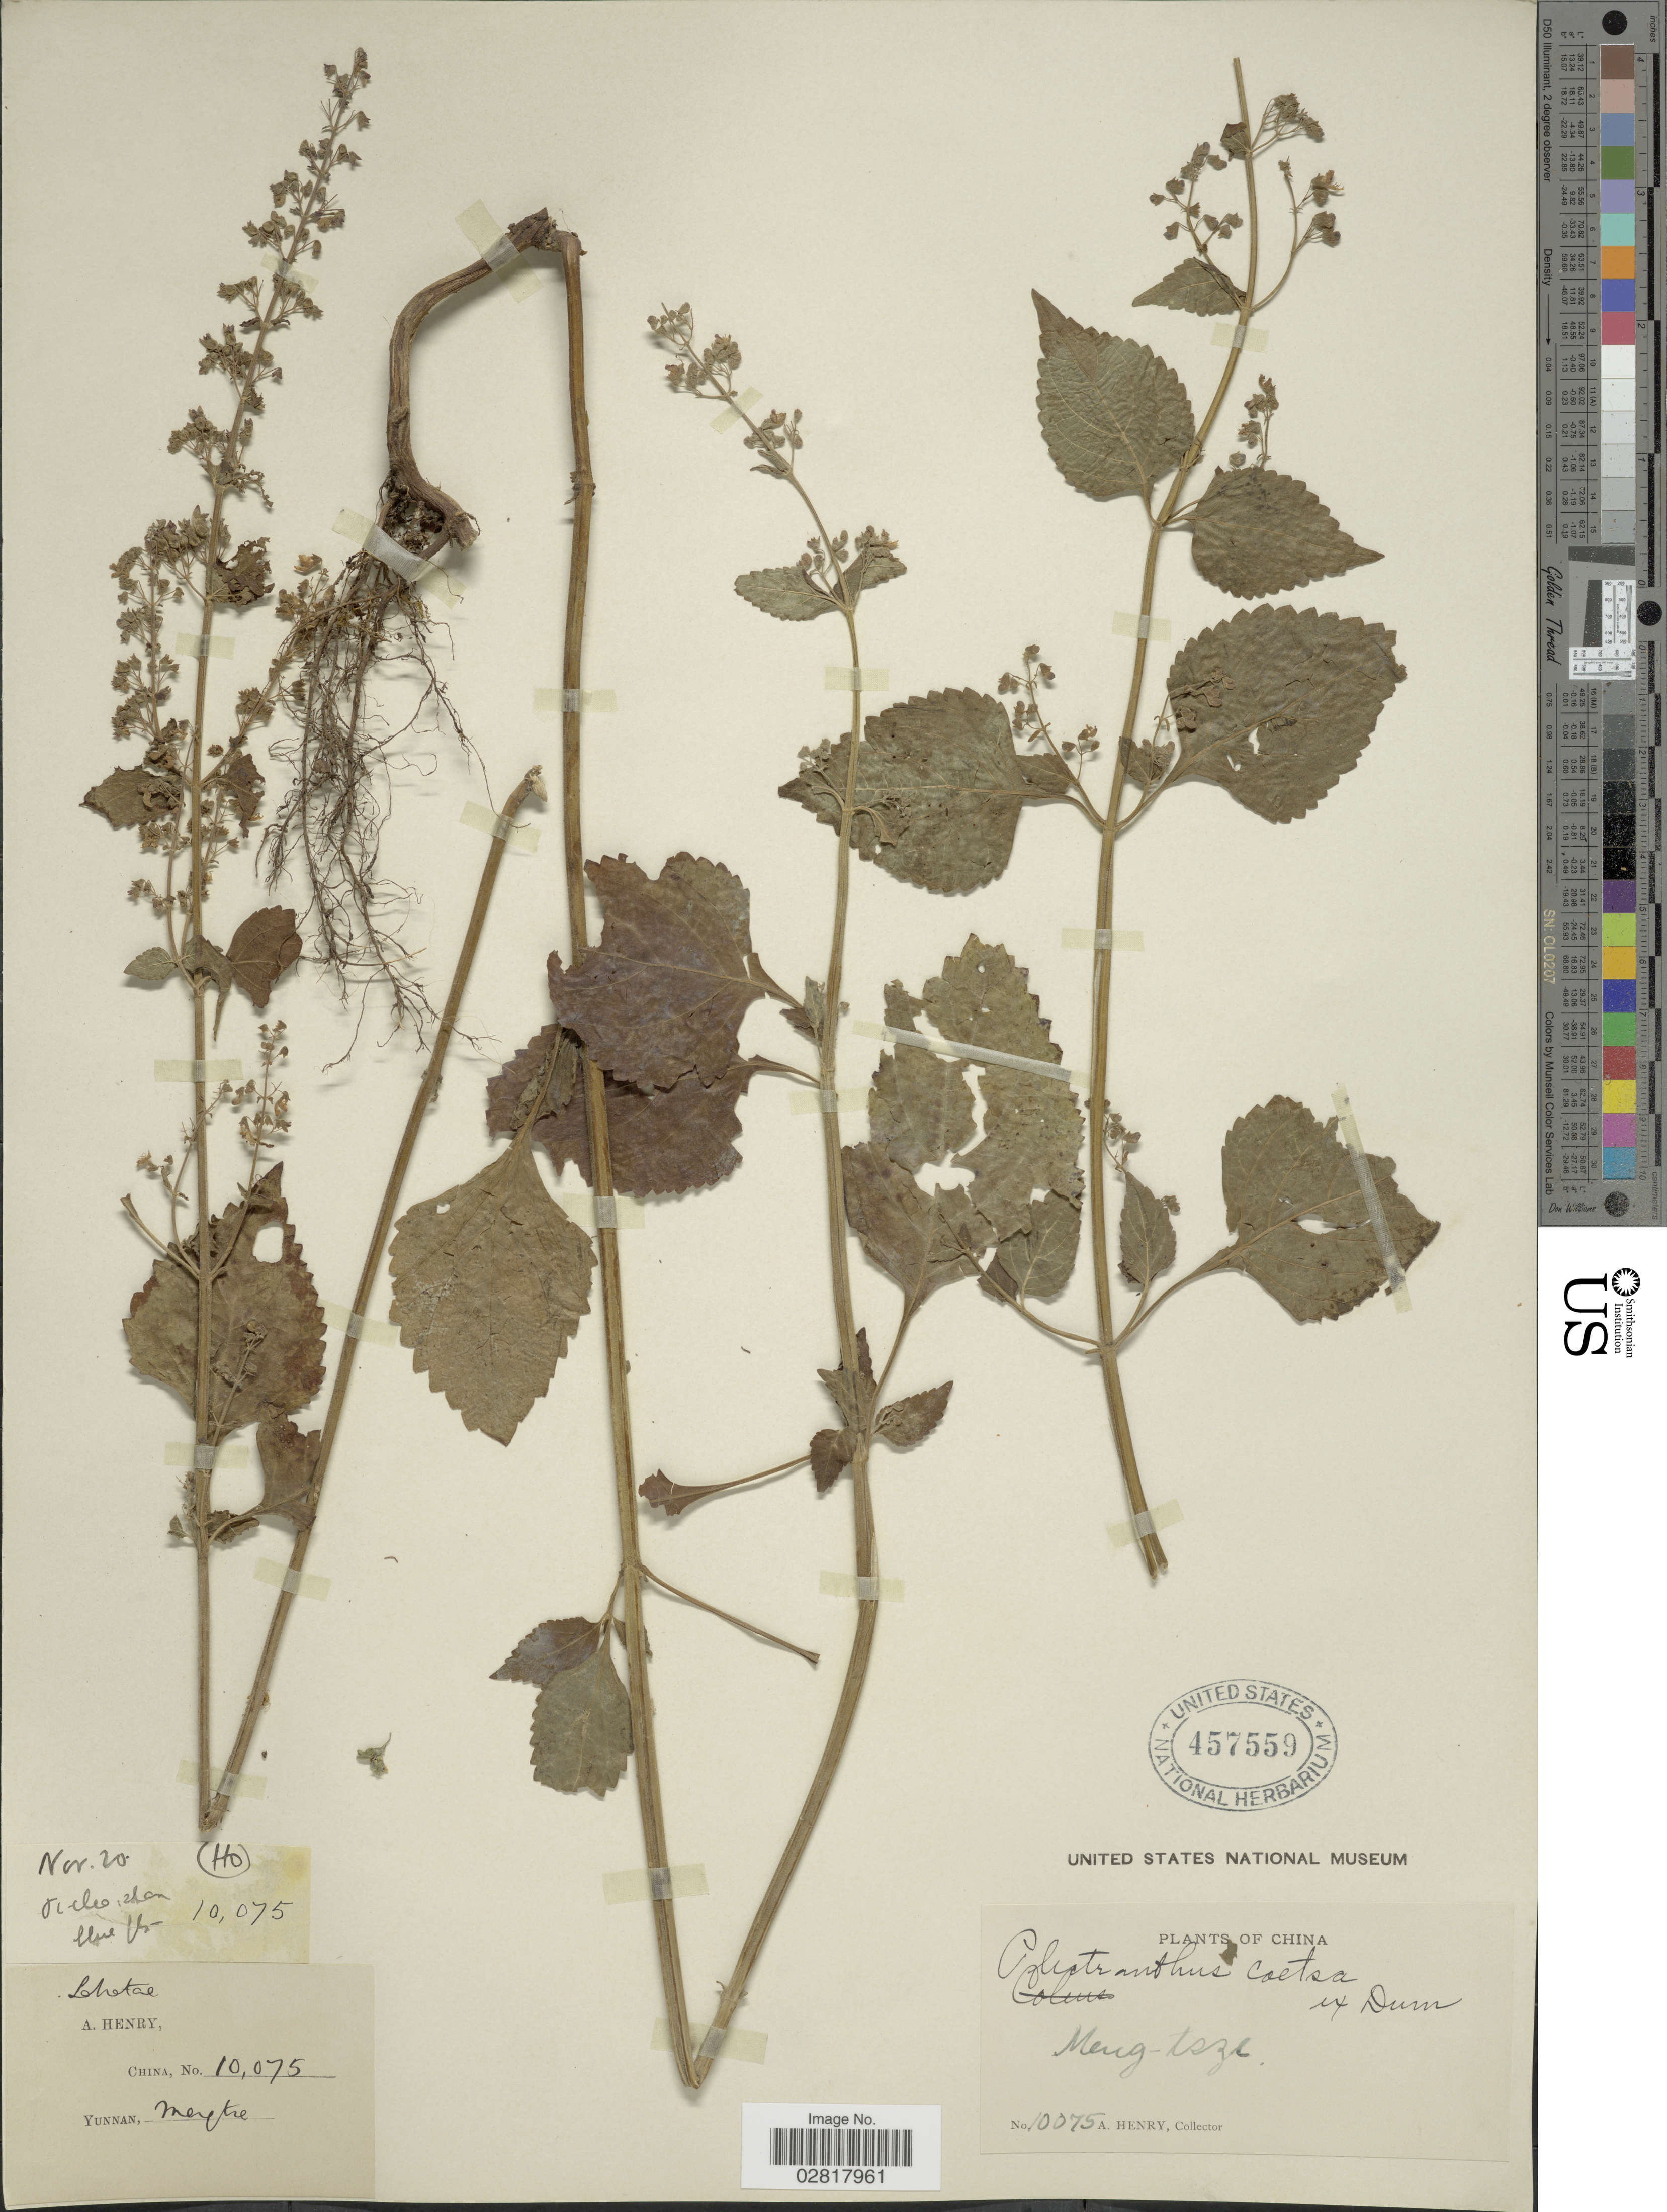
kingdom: Plantae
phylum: Tracheophyta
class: Magnoliopsida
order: Lamiales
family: Lamiaceae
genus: Plectranthus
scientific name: Plectranthus coetsa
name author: Buch.-Ham. ex D. Don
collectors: A. Henry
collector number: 10075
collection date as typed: Transcribed d/m/y: /11/20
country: China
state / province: Yunnan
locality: Meng tsze. Pi-cho shan. Ho.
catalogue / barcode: US 457559